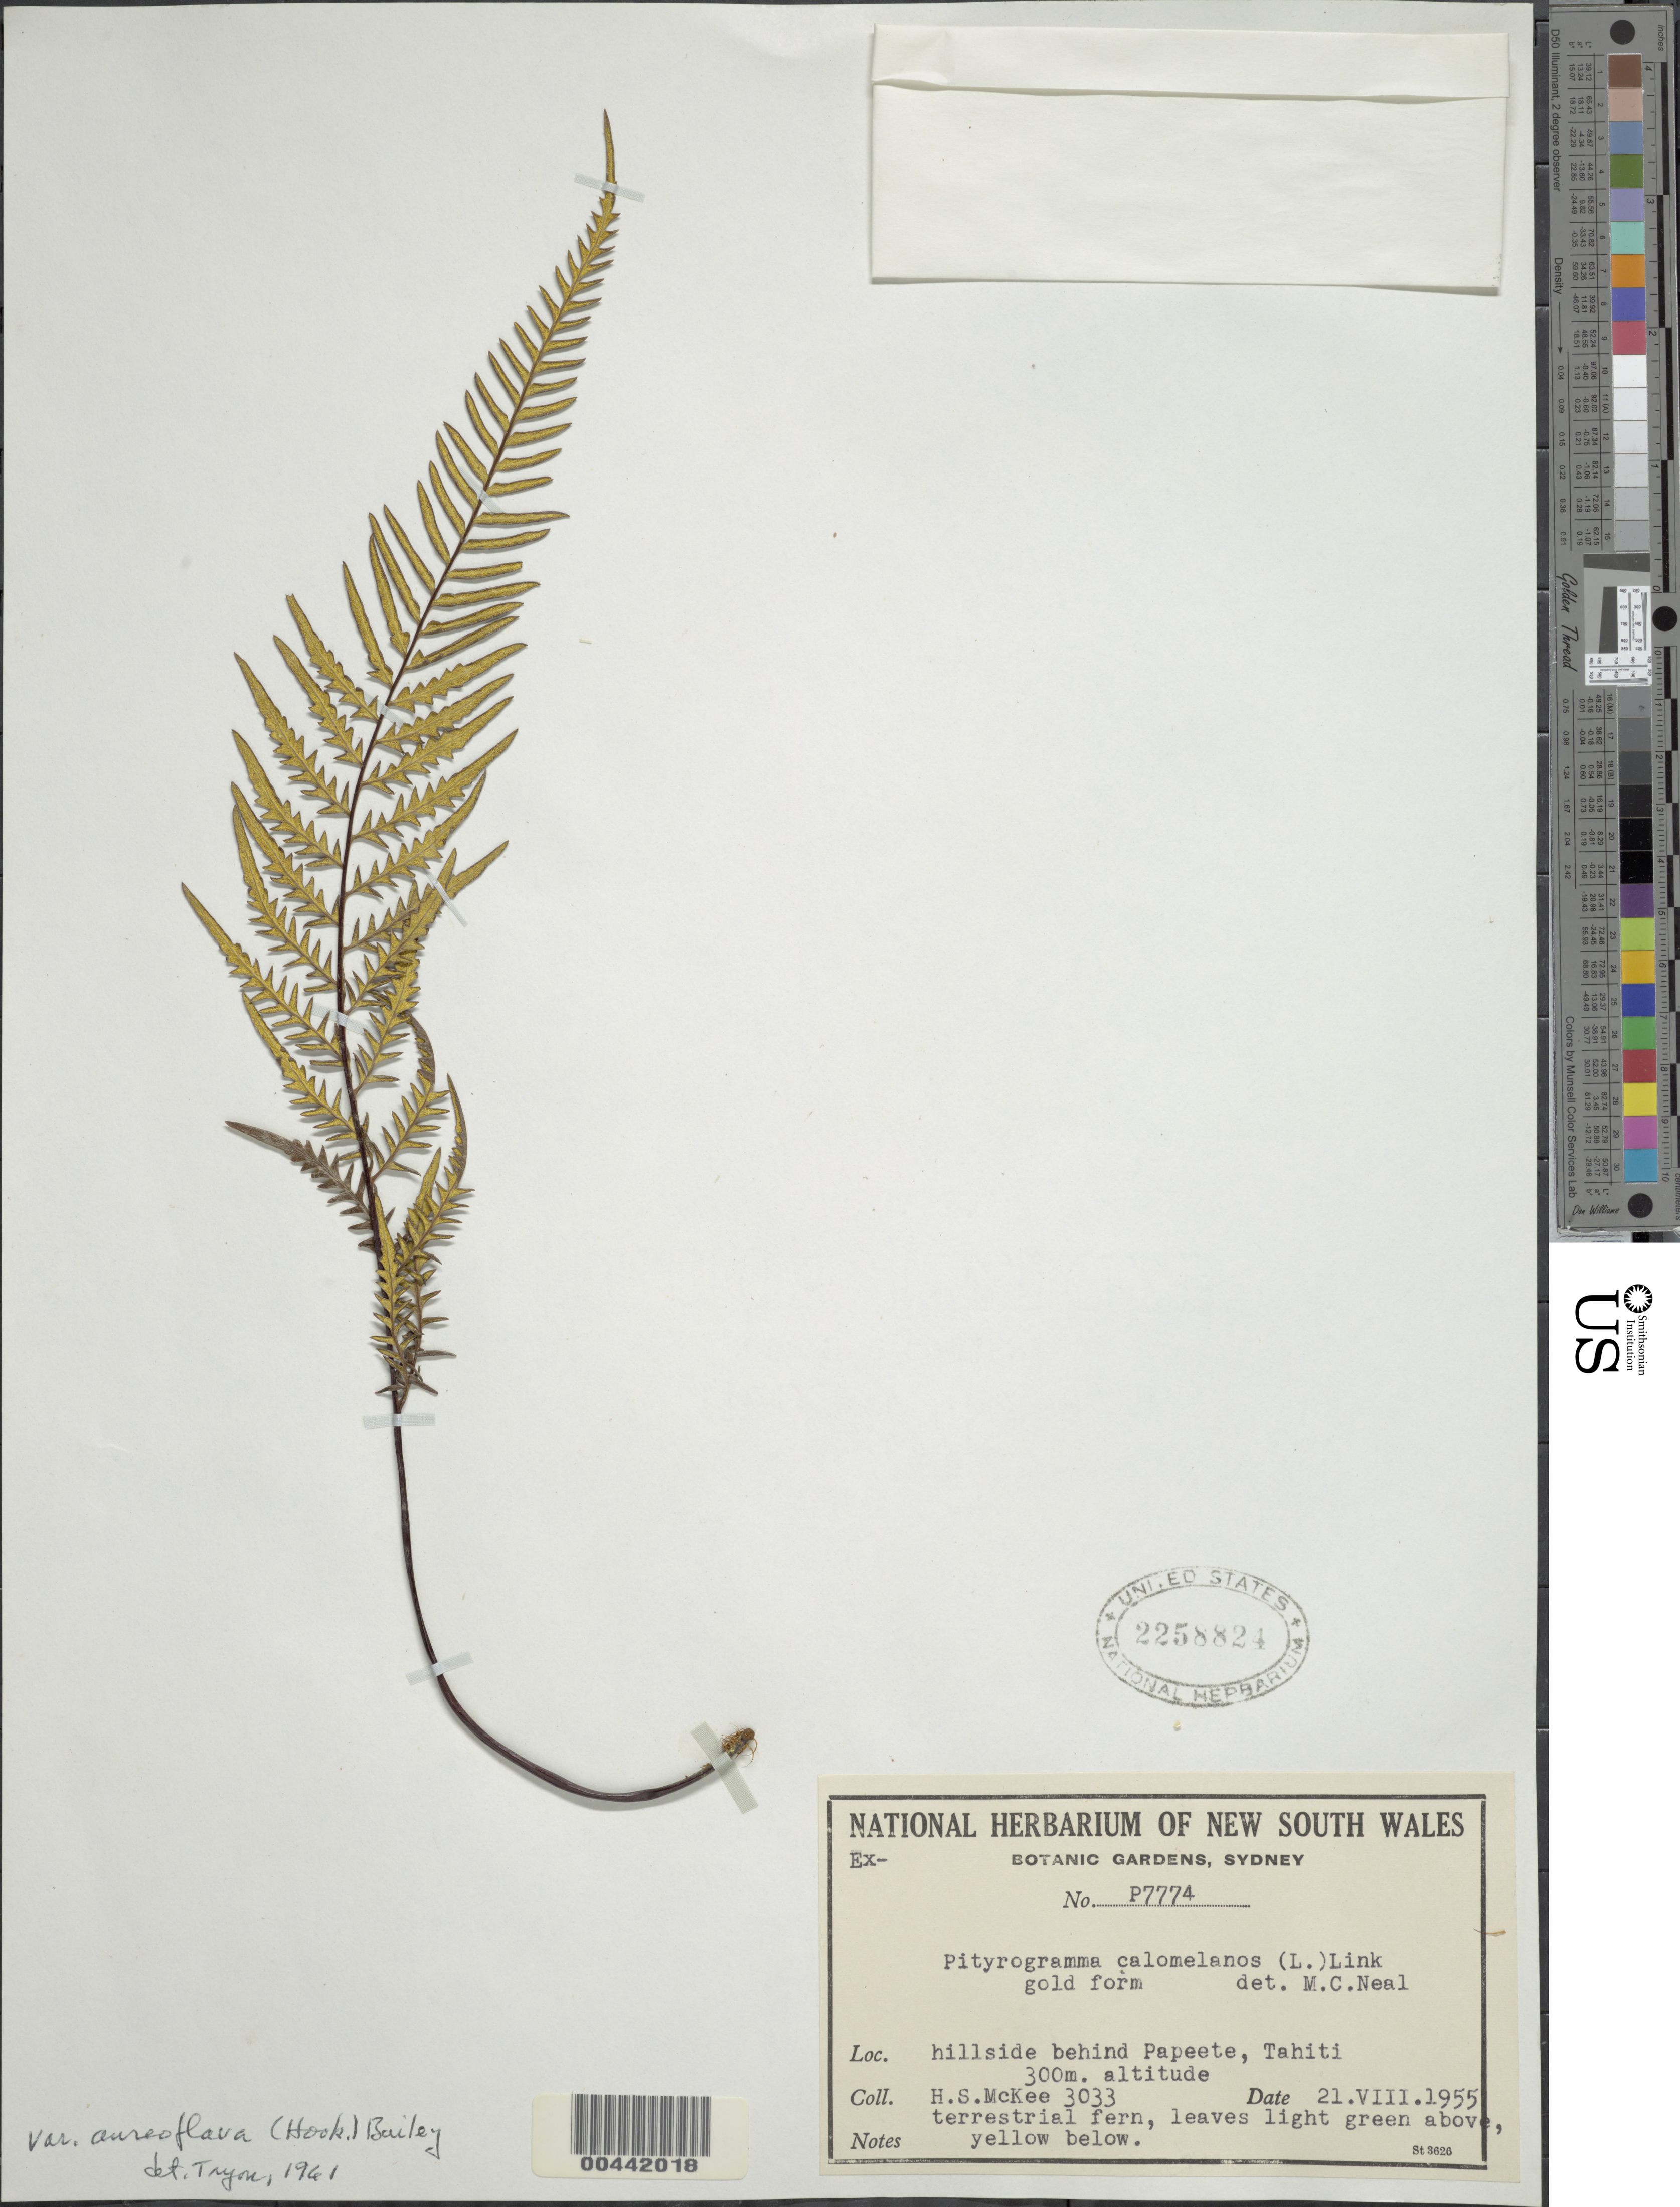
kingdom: Plantae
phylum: Tracheophyta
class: Polypodiopsida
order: Polypodiales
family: Pteridaceae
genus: Pityrogramma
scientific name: Pityrogramma austroamericana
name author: Domin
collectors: H. S. MacKee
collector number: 3033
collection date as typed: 21 Aug 1955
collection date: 1955-08-21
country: French Polynesia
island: Tahiti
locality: Papeete, behind [Society Is.]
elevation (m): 300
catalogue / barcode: US 2258824